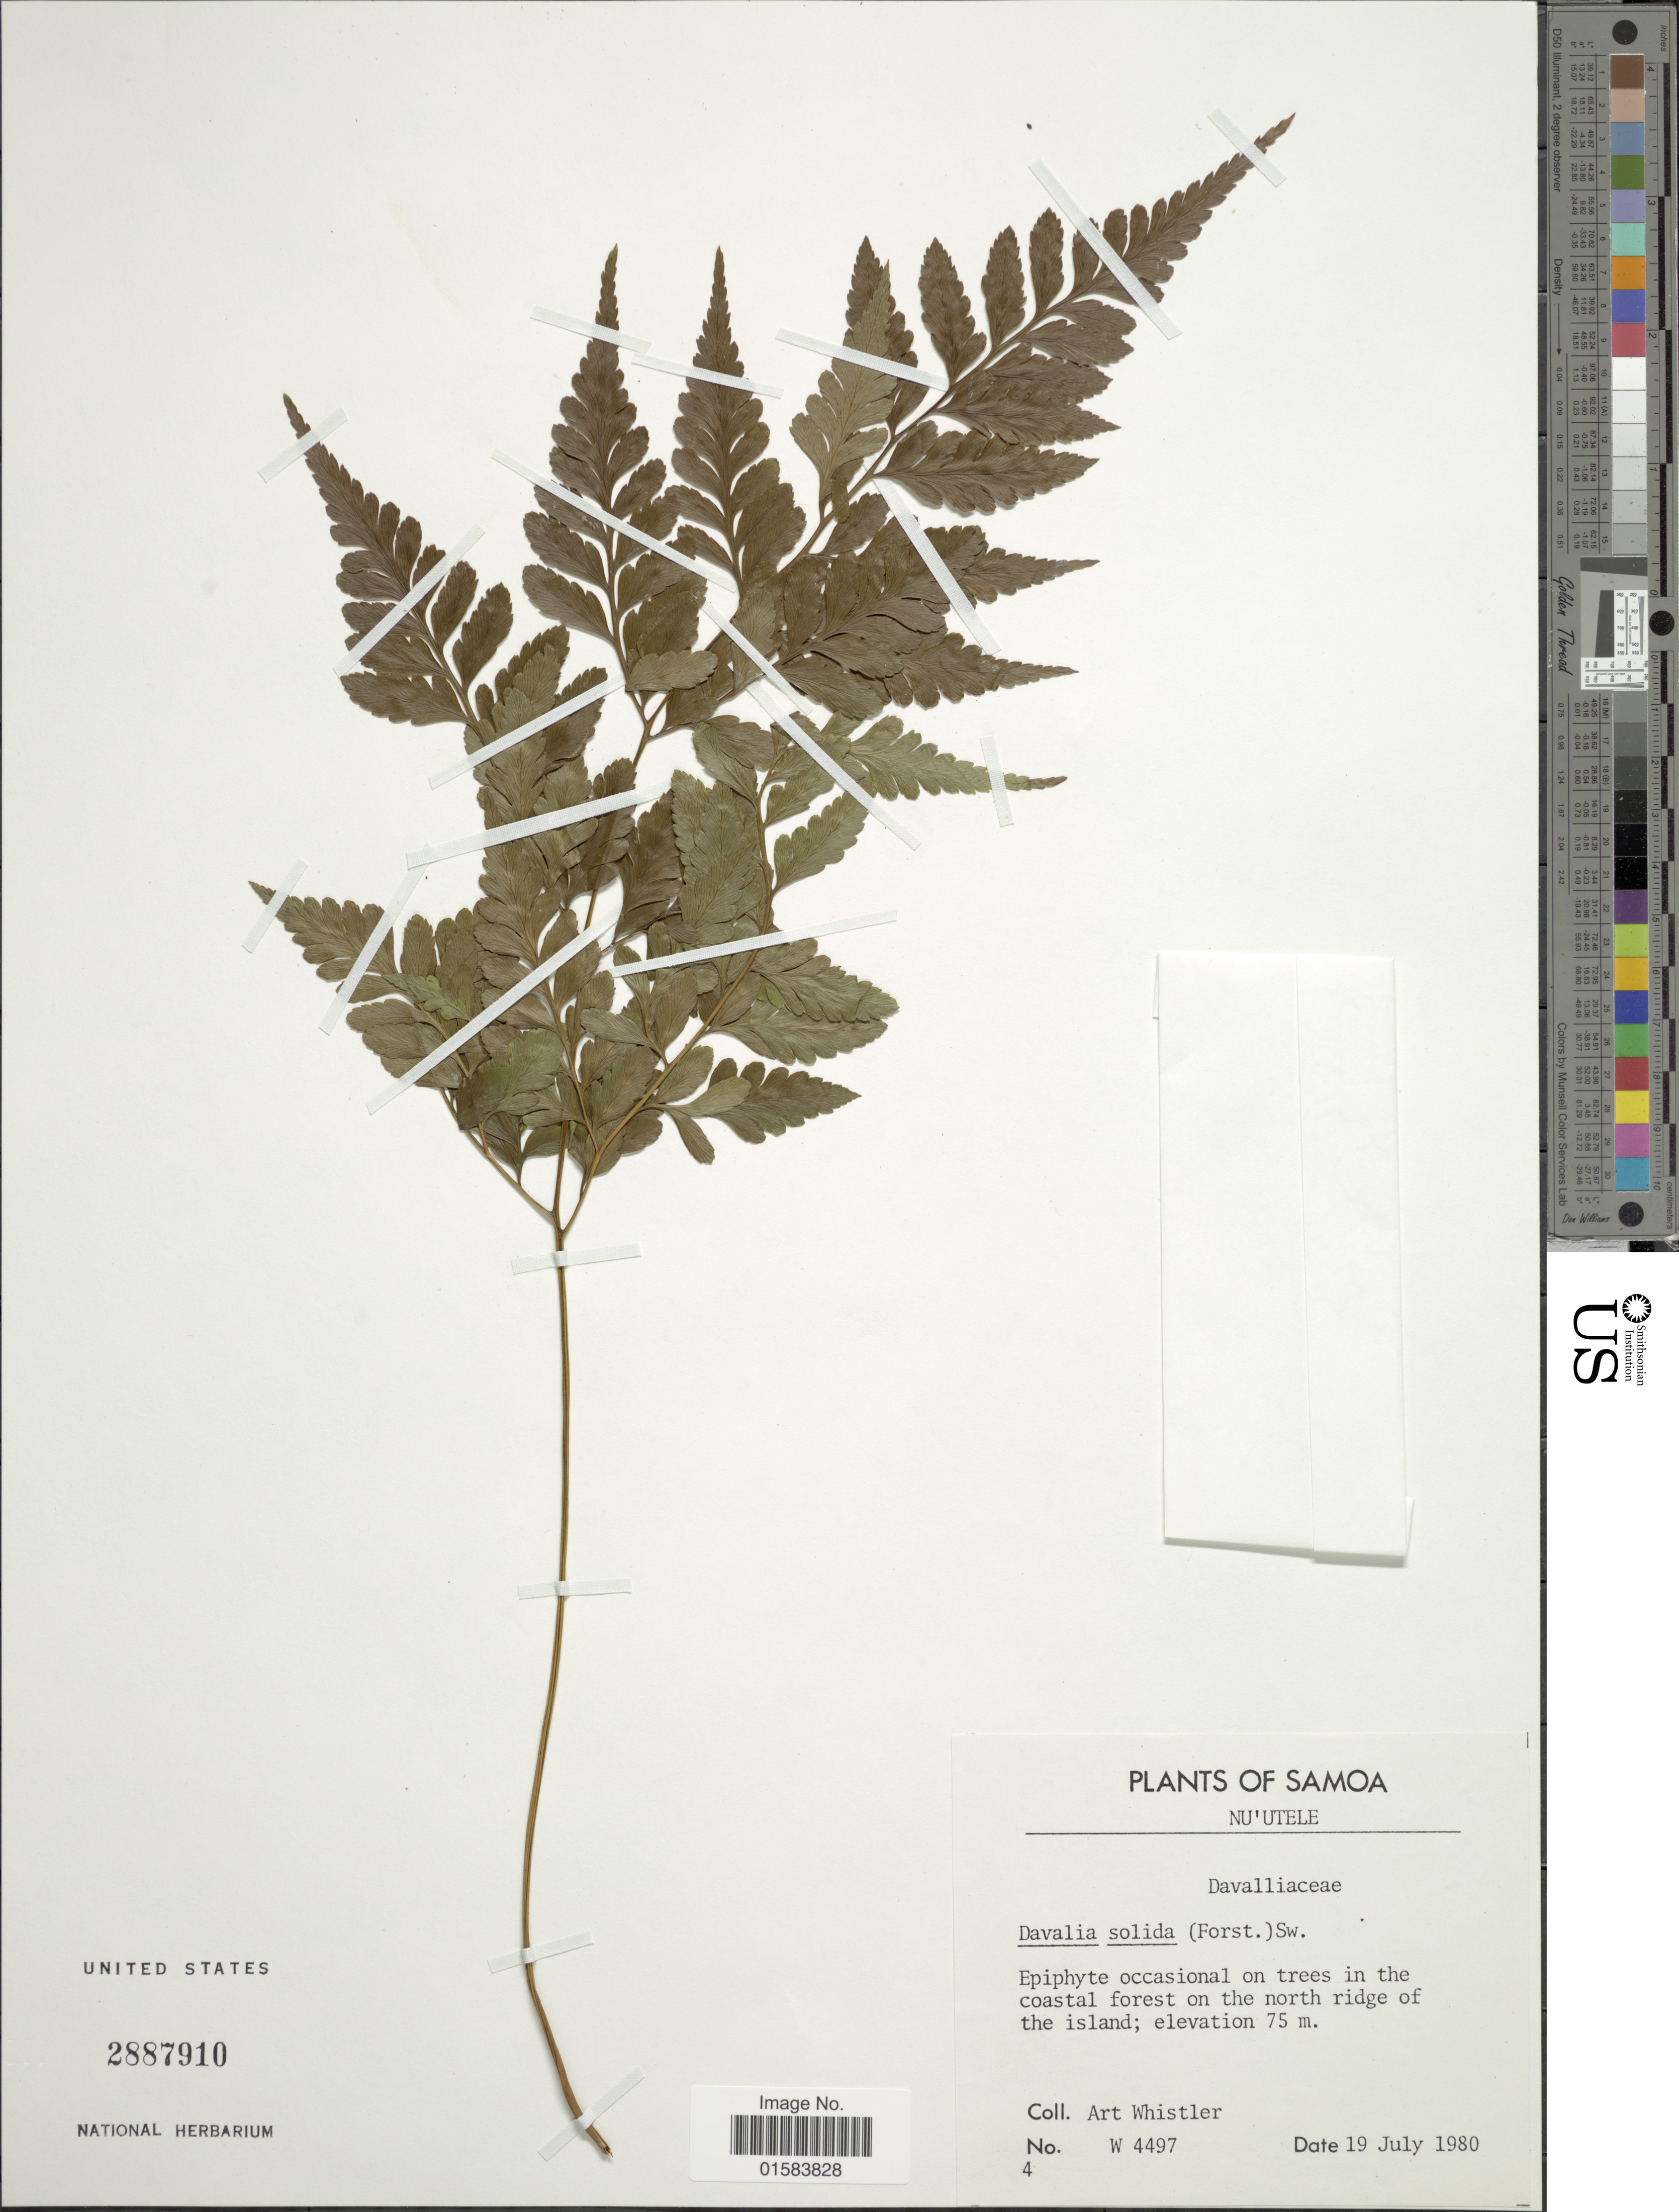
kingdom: Plantae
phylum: Tracheophyta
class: Polypodiopsida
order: Polypodiales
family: Davalliaceae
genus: Davallia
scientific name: Davallia solida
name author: (G. Forst.) Sw.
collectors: A. Whistler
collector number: W 4497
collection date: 1980-07-19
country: Samoa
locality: Samoe, Nu'utele, on trees in the coastal forest on the north ridge of the island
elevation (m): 75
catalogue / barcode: US 2887910